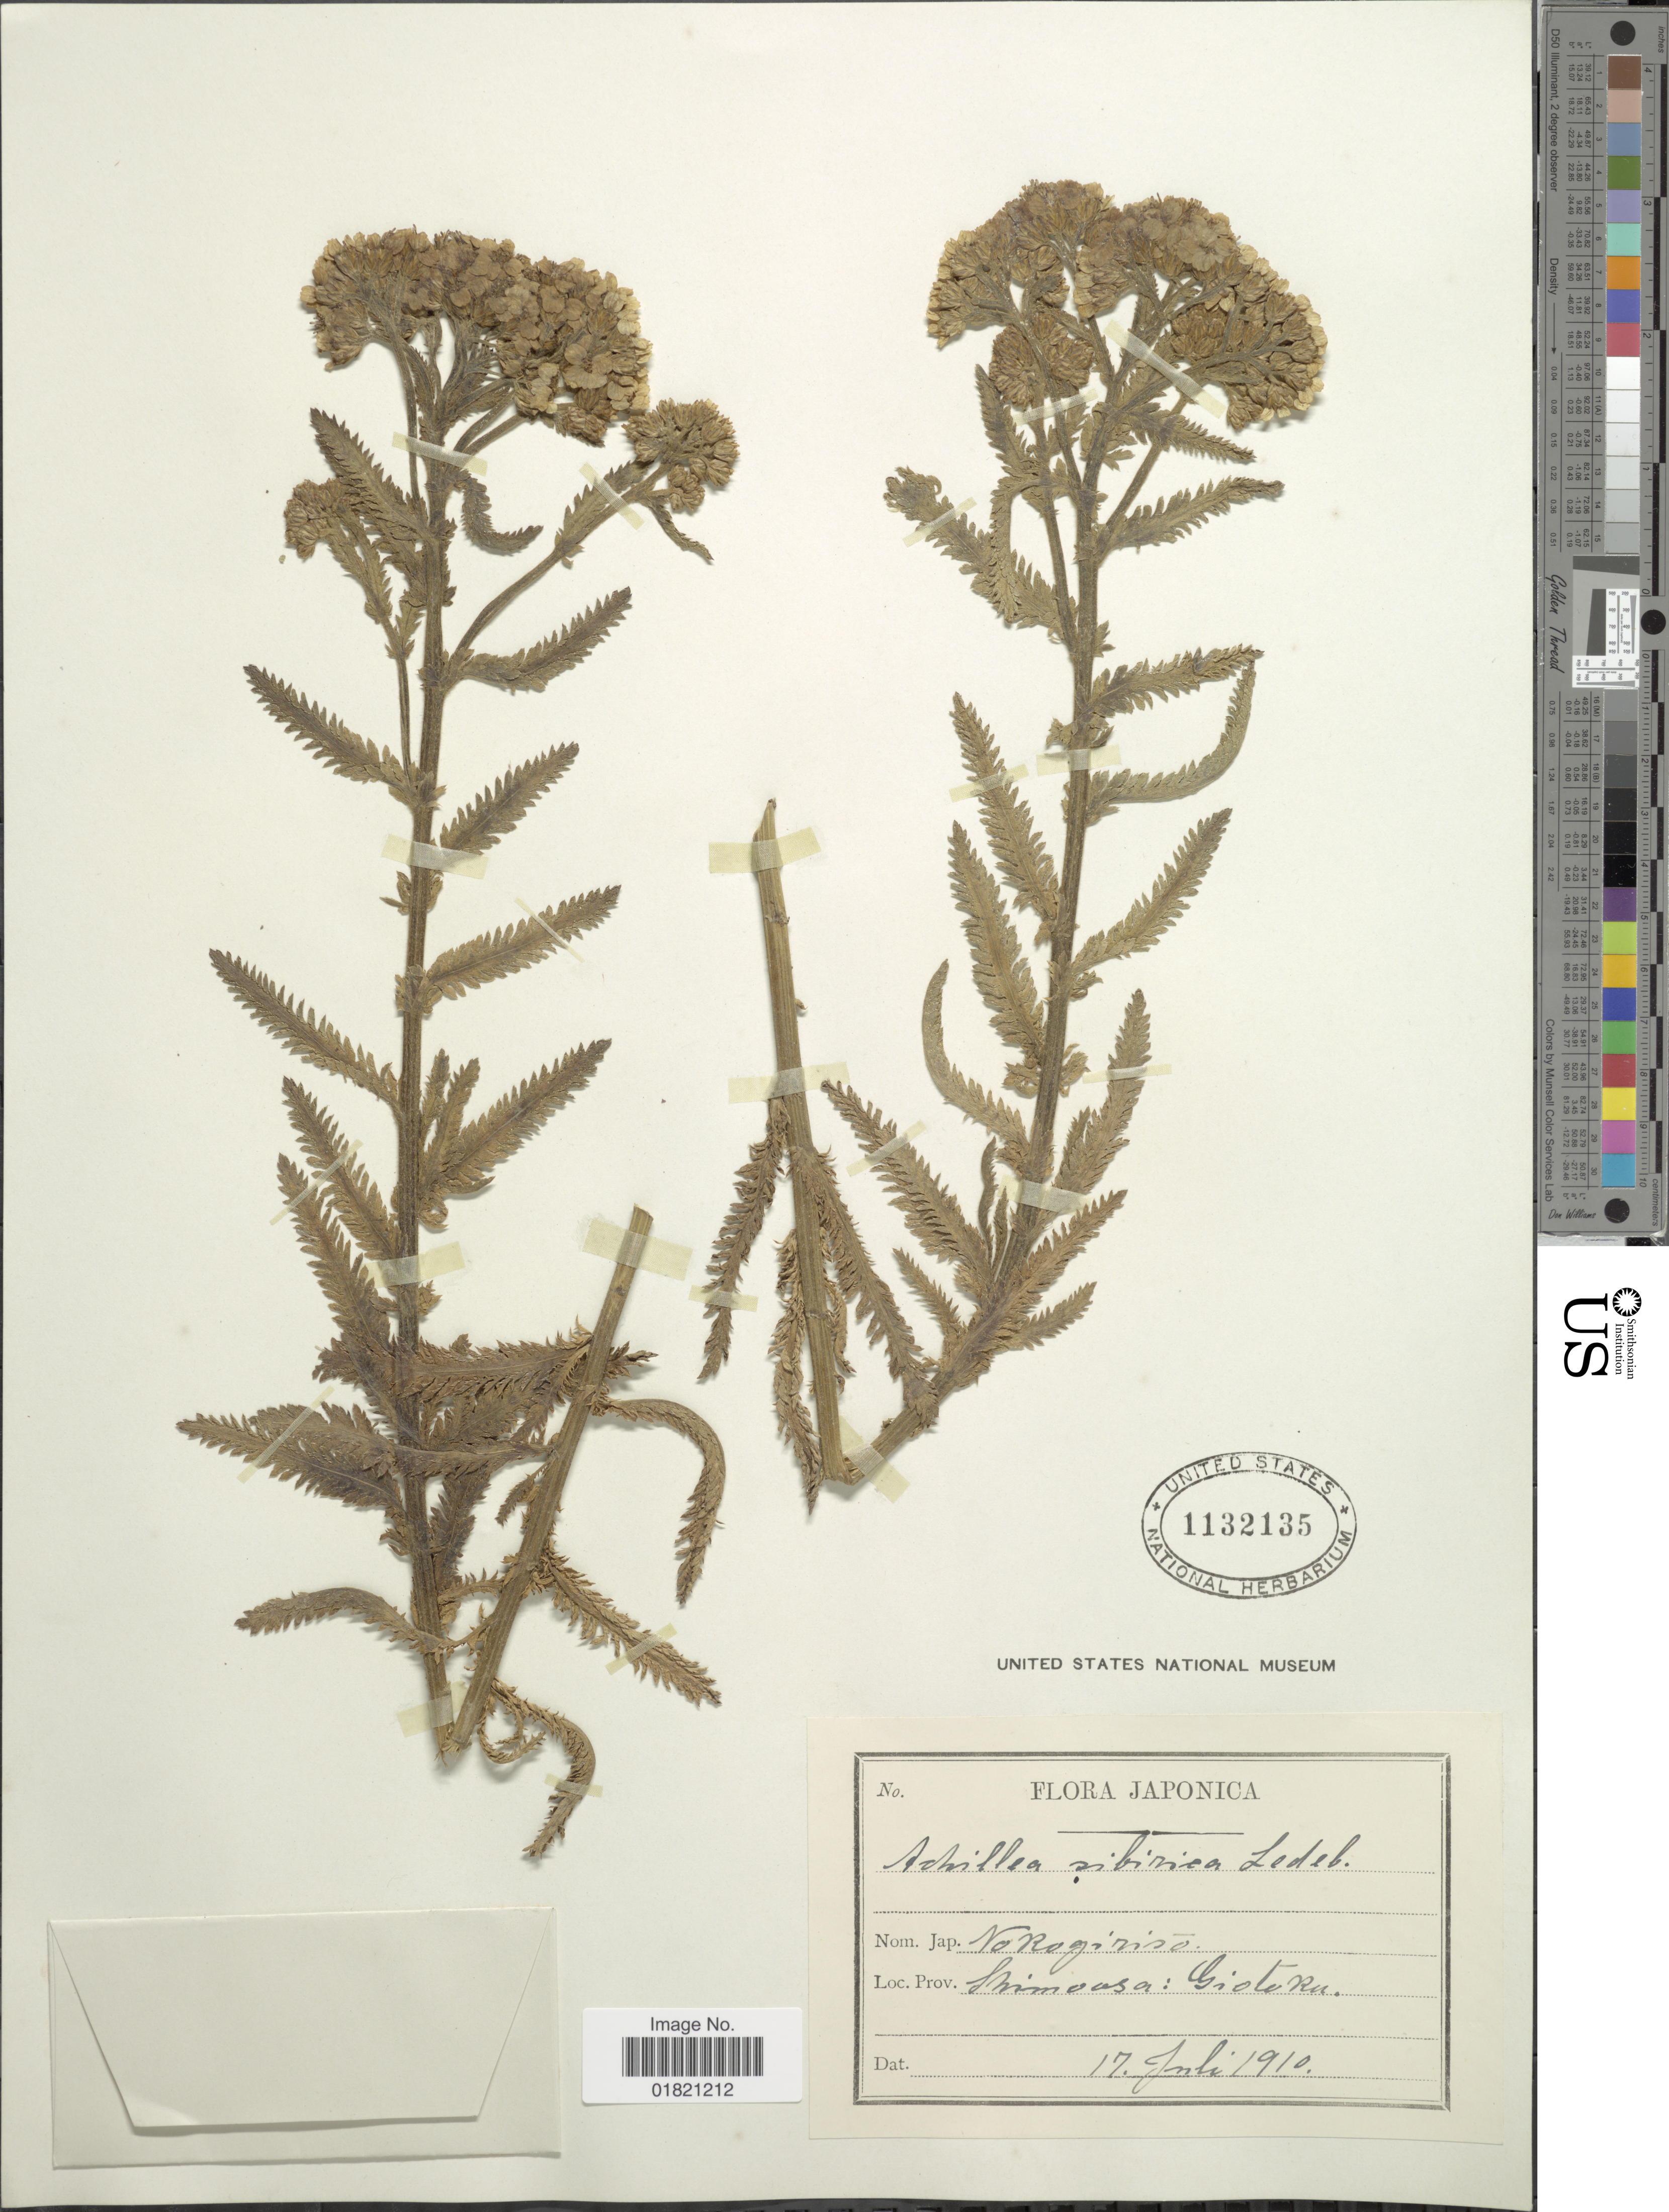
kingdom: Plantae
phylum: Tracheophyta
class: Magnoliopsida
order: Asterales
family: Asteraceae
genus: Achillea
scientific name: Achillea sibirica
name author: Ledeb.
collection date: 1910-07-17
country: Japan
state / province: Tiba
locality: Shimousa: Gyotoku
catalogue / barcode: US 1132135